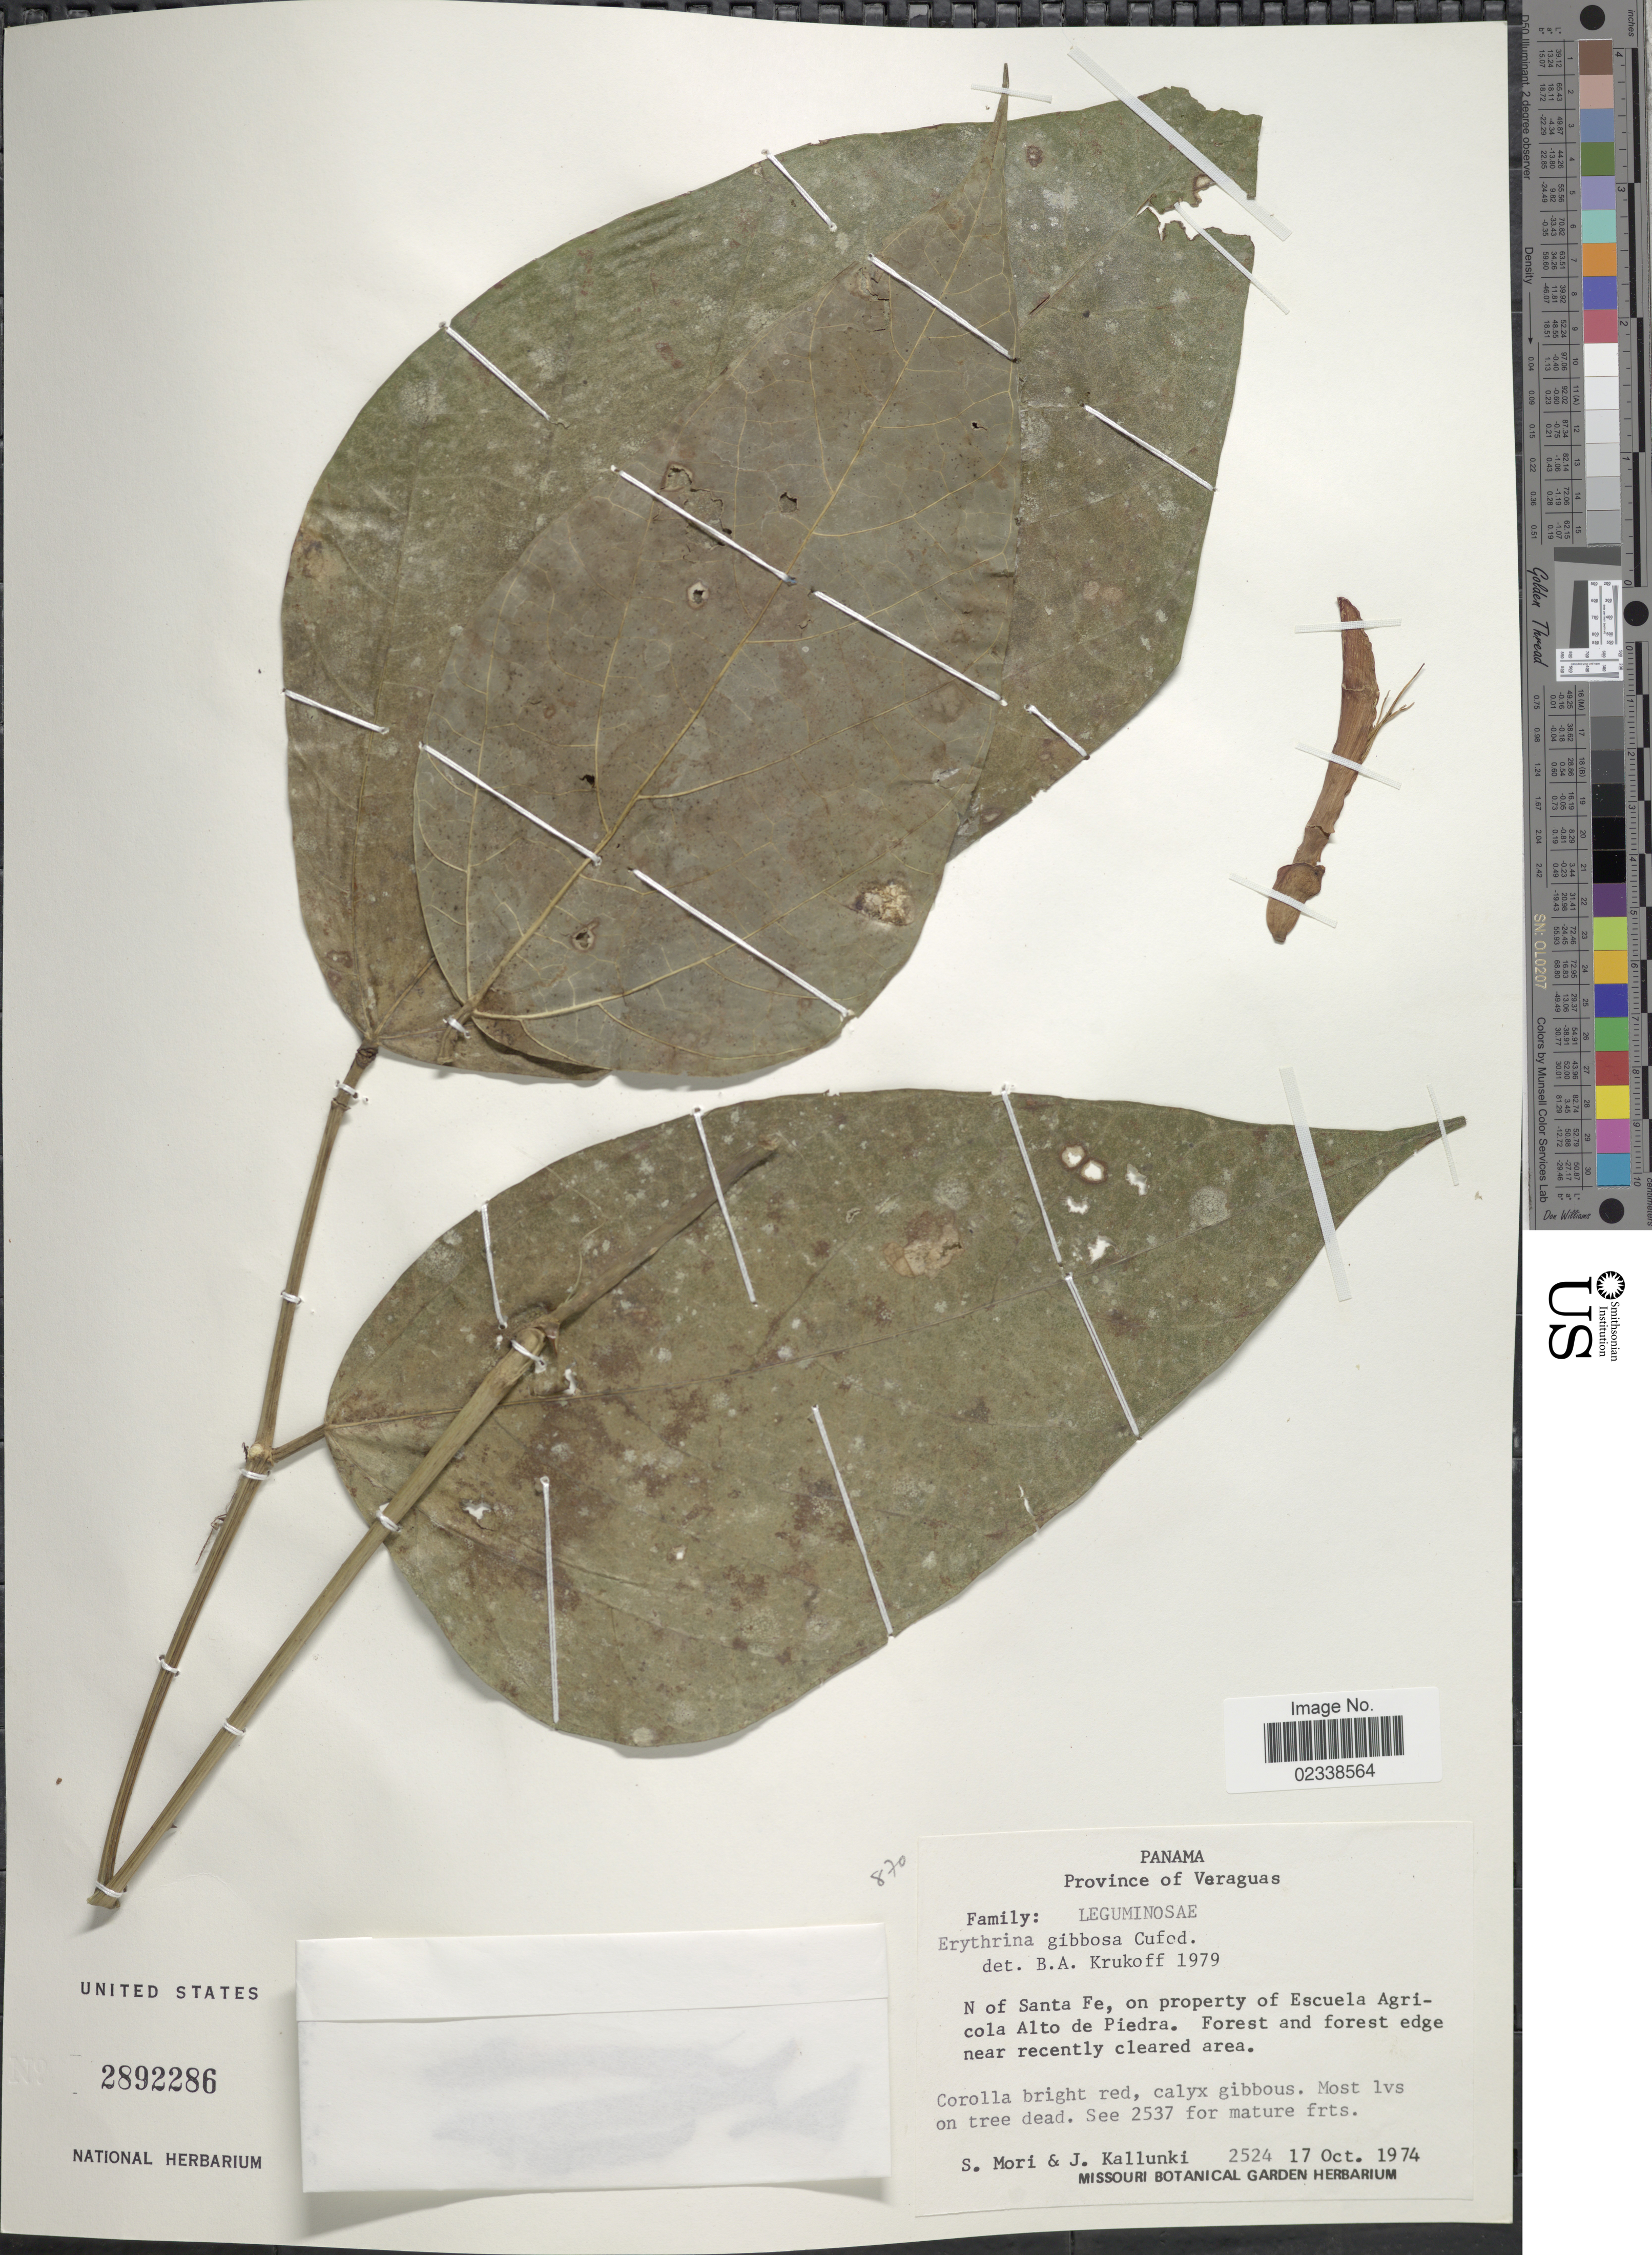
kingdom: Plantae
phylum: Tracheophyta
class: Magnoliopsida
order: Fabales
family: Fabaceae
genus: Erythrina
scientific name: Erythrina gibbosa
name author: Cufod.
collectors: S. Mori & J. Kallunki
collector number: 2524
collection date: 1974-10-17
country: Panama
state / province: Veraguas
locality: N of Santa Fe, on property of Escuela Agricola Alto de Piedra, forest and forst edge near recently cleared area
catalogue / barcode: US 2892286